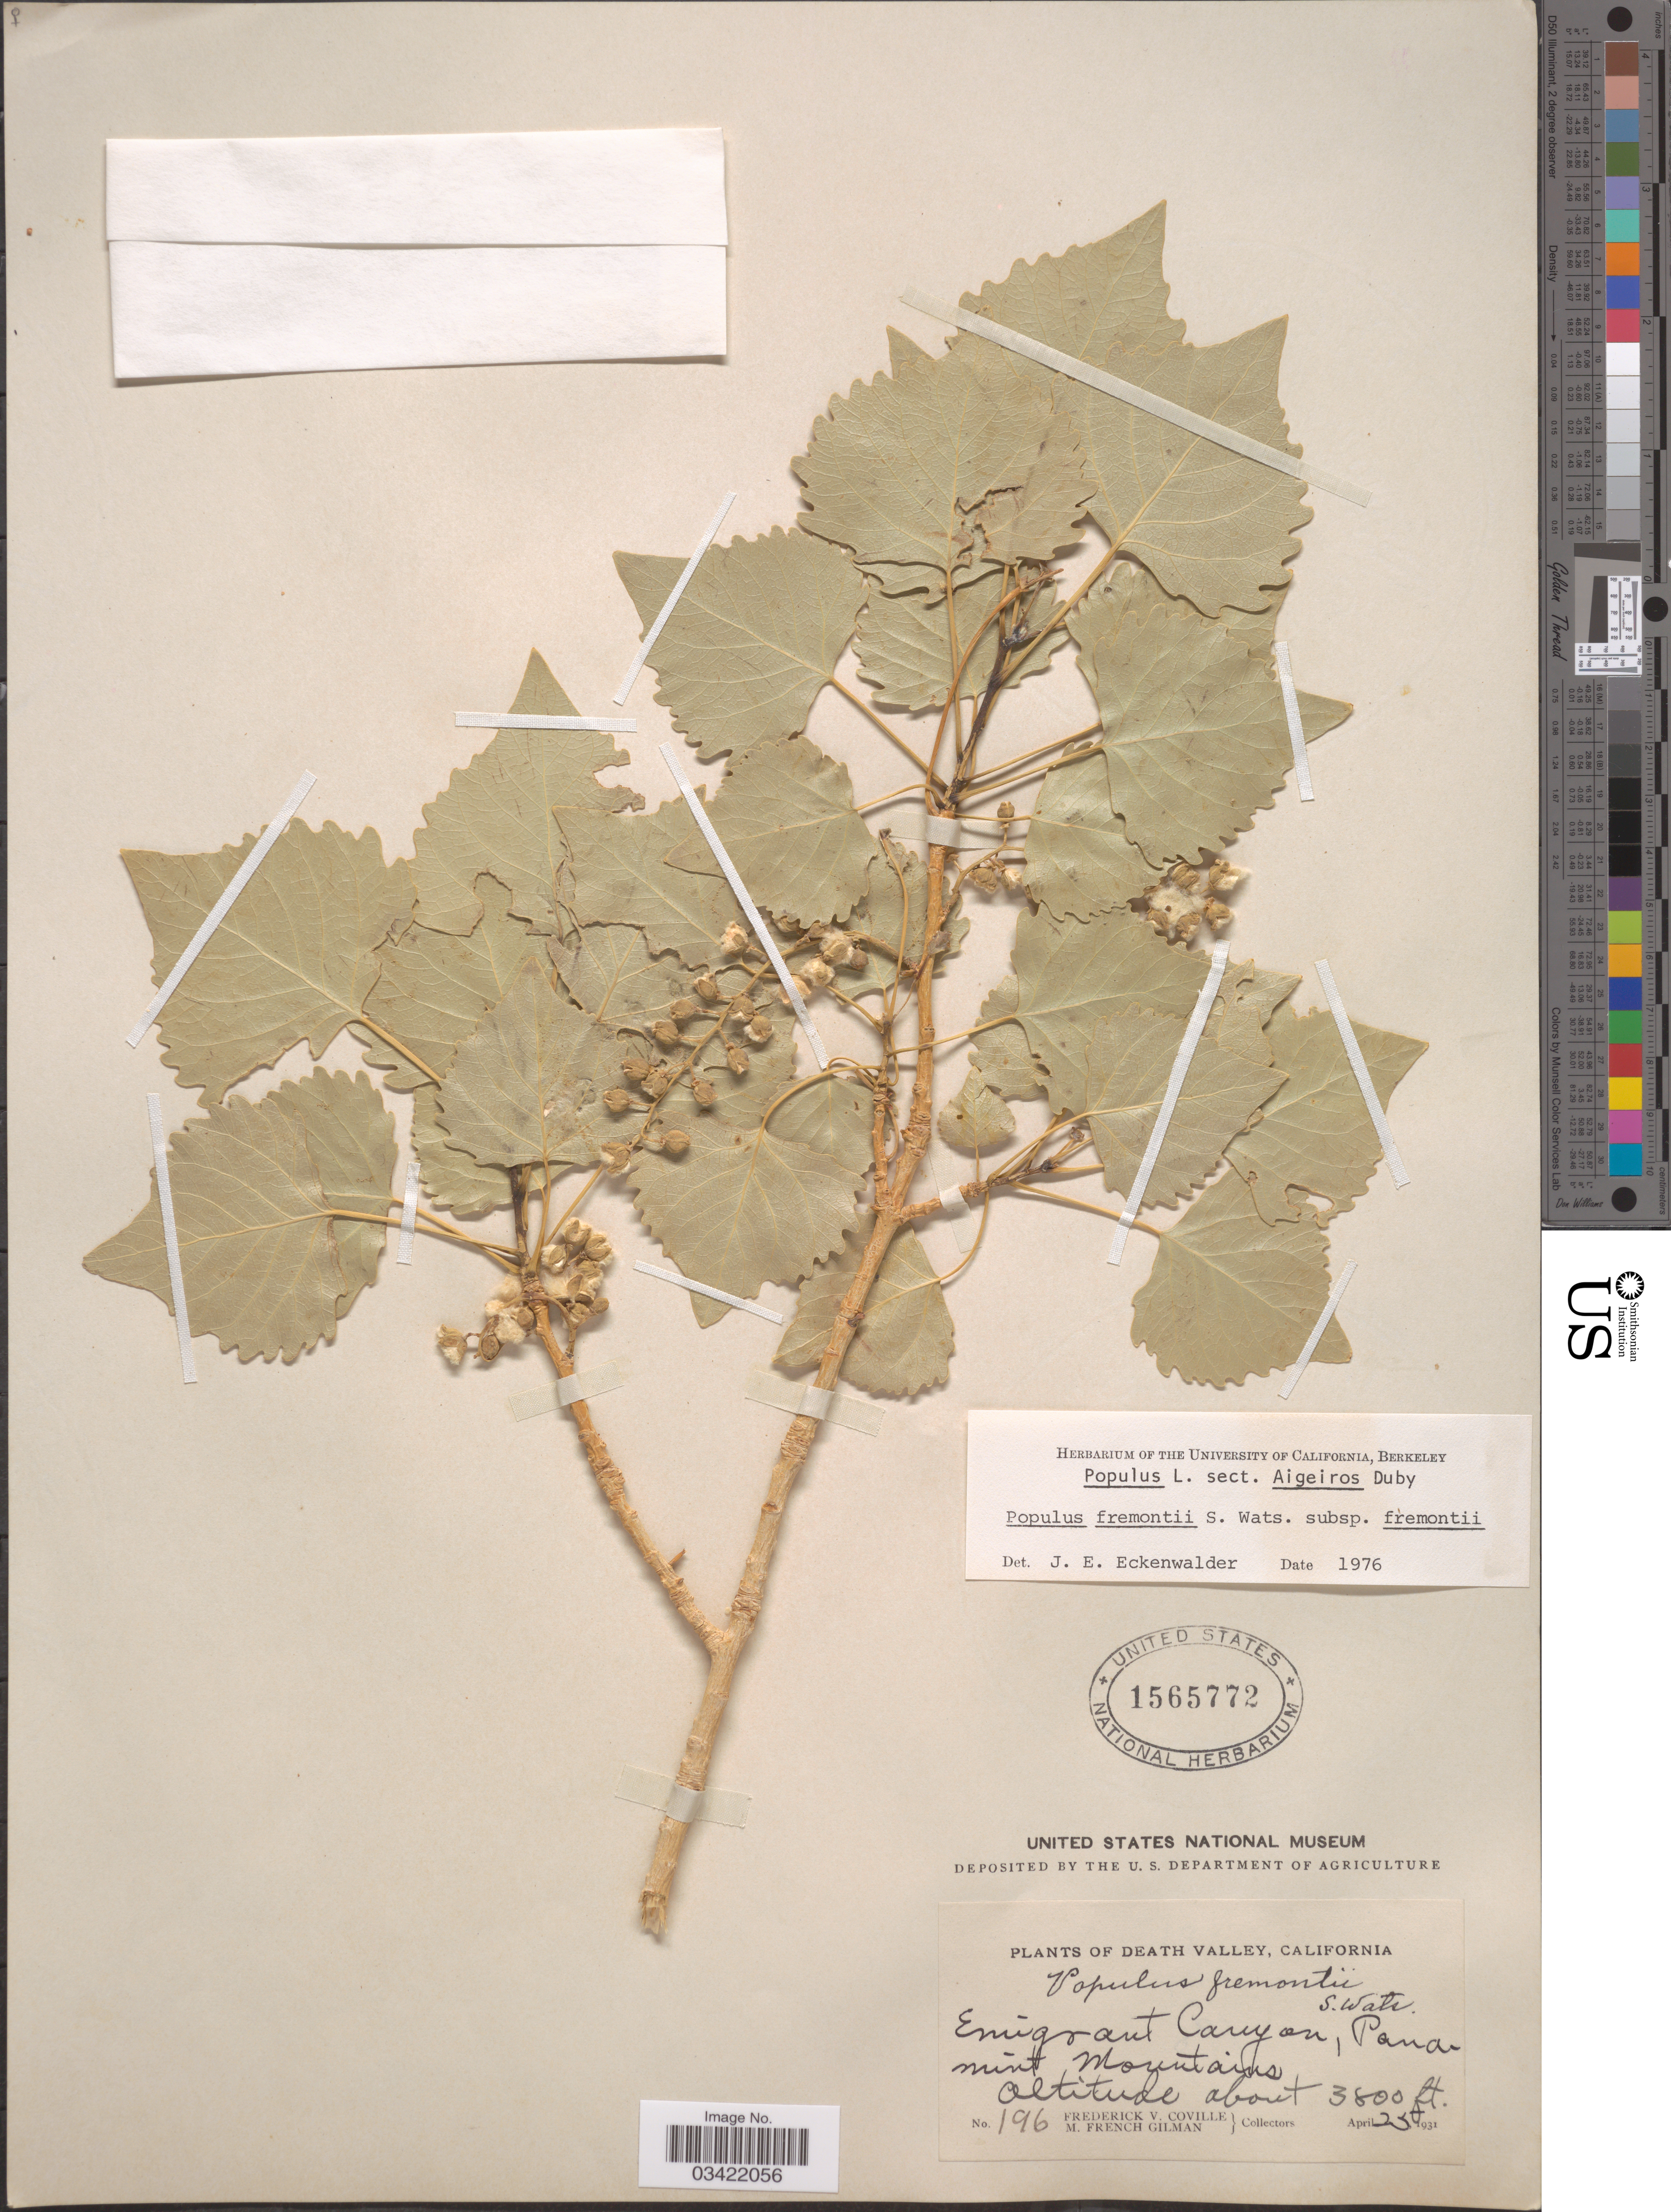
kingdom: Plantae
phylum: Tracheophyta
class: Magnoliopsida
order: Malpighiales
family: Salicaceae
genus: Populus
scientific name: Populus fremontii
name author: S. Watson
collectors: F. V. Coville & M. F. Gilman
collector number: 196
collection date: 1931-04-25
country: United States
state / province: California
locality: Death Valley. Emigrant Canyon, Panamint Mountains.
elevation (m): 1158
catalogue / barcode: US 1565772